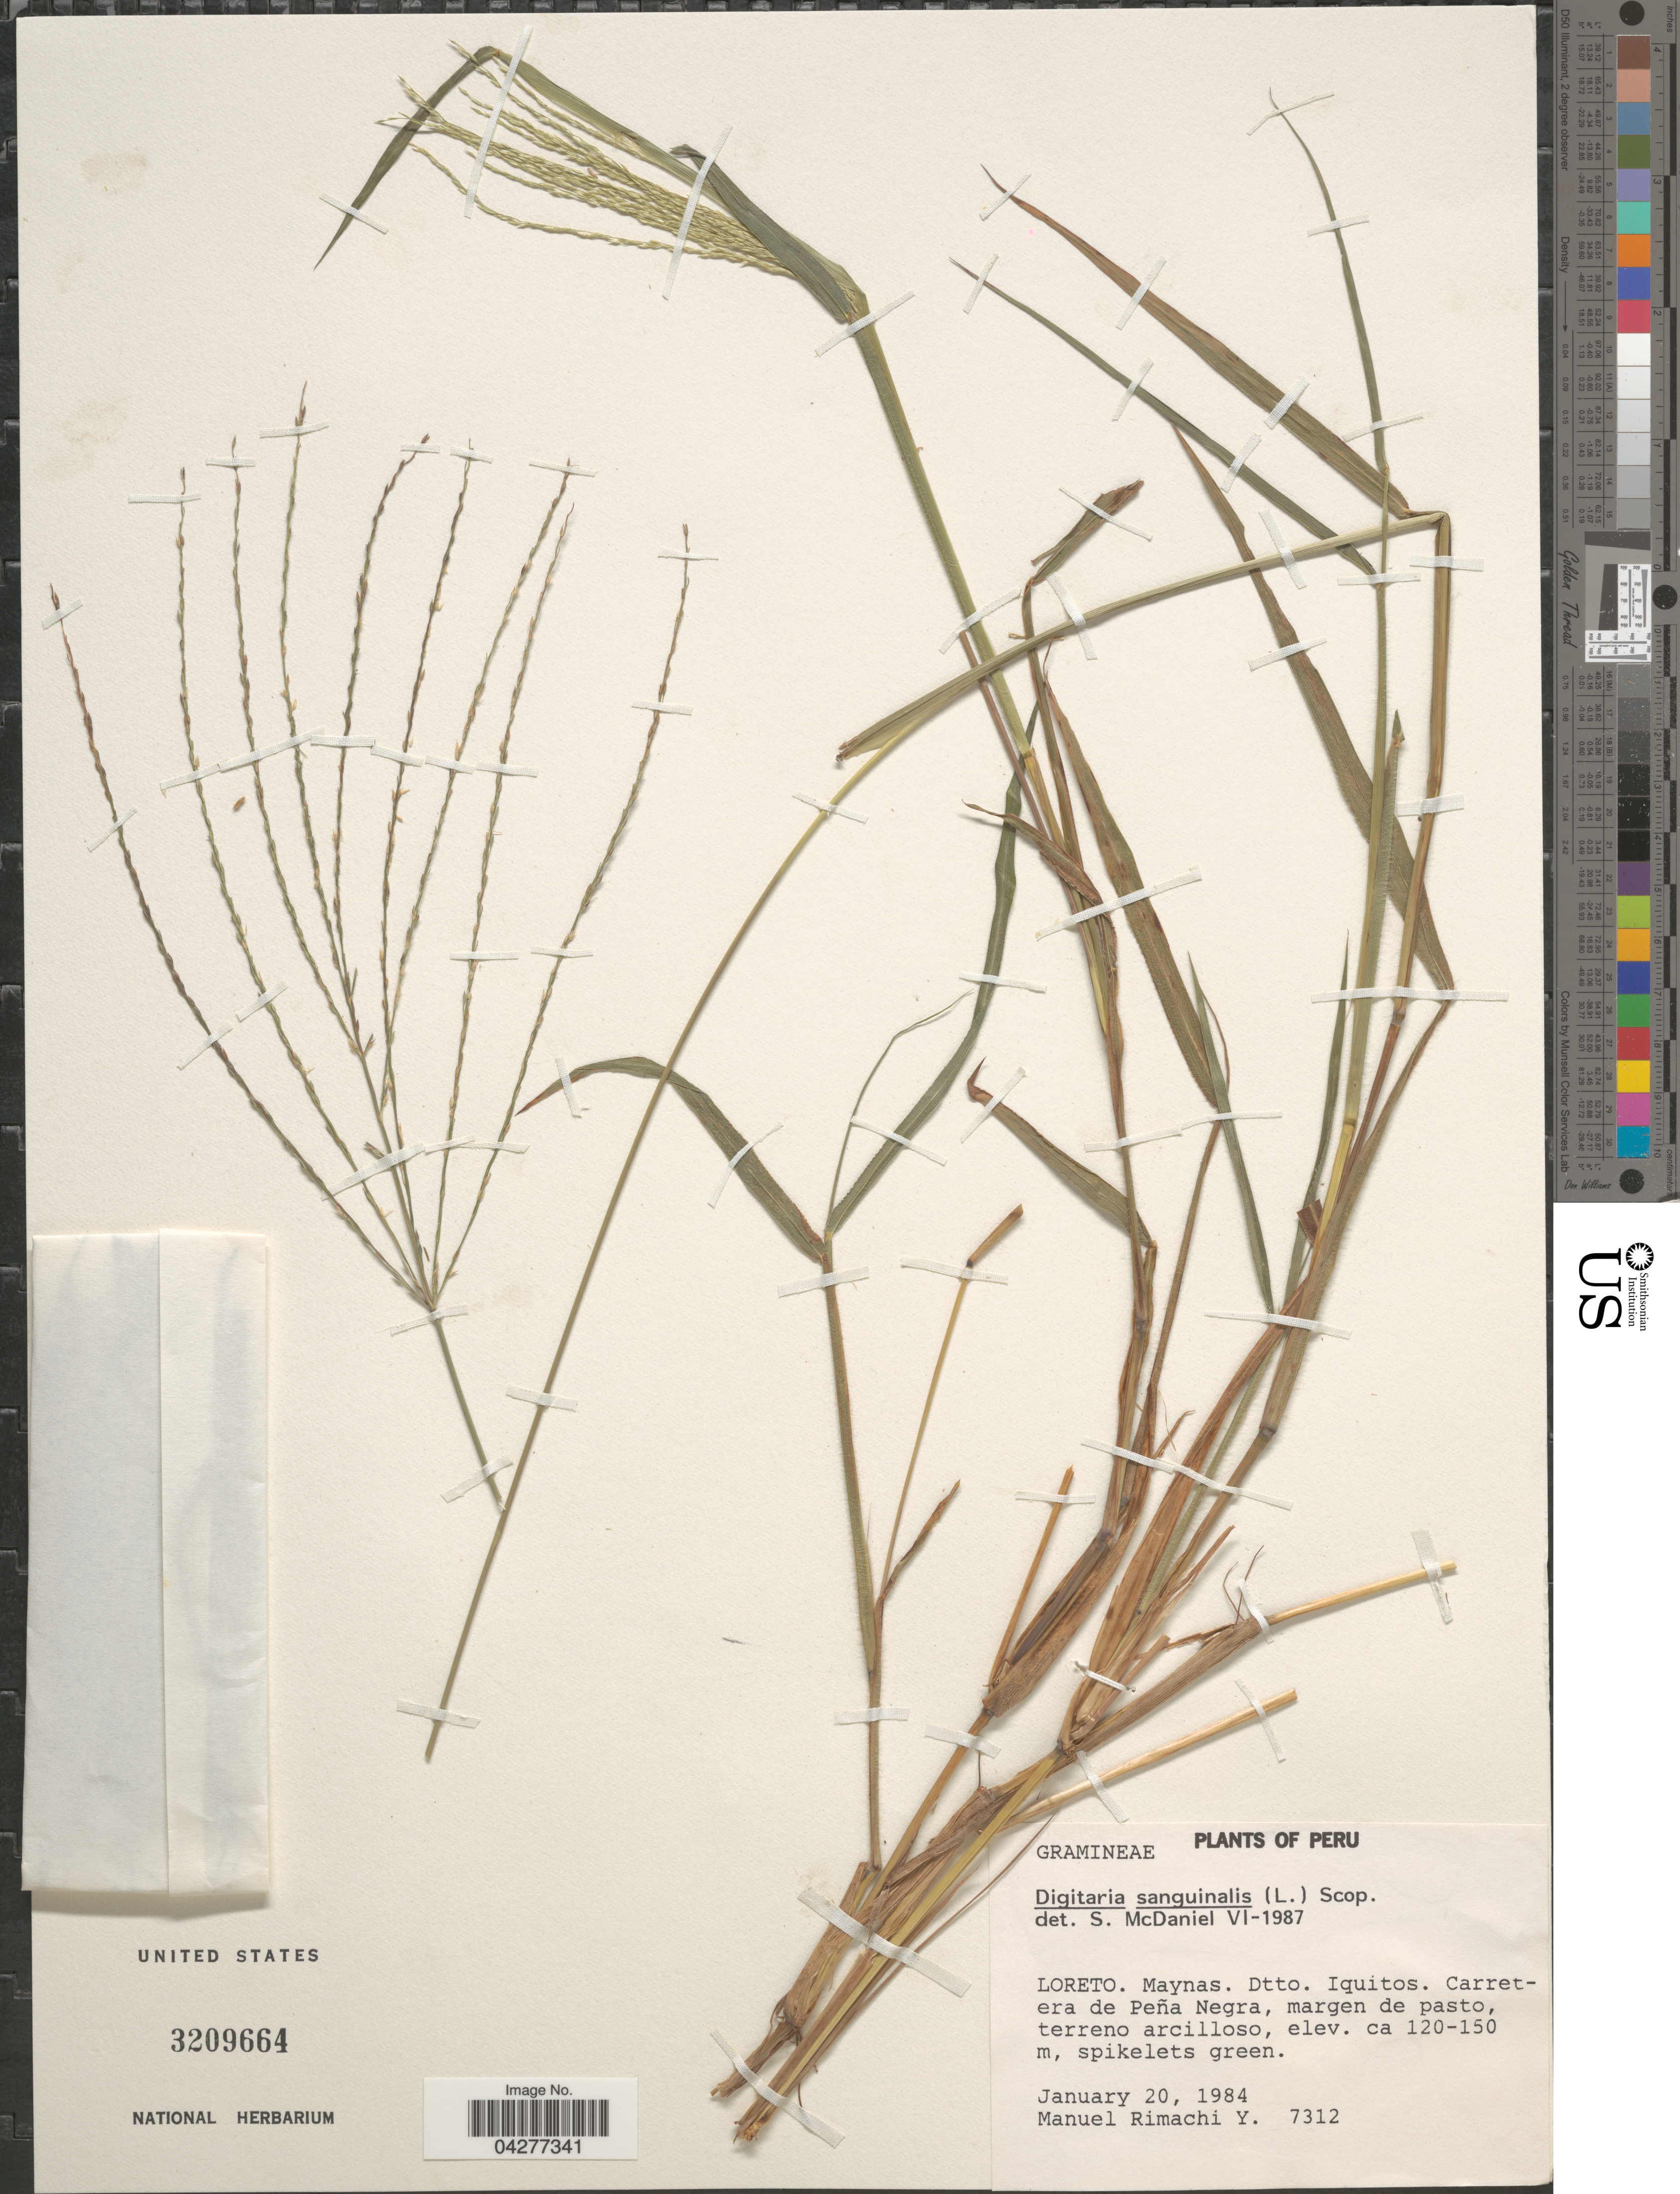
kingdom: Plantae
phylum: Tracheophyta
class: Liliopsida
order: Poales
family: Poaceae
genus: Digitaria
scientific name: Digitaria sanguinalis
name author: (L.) Scop.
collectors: M. Rimachi Y.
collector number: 7312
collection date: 1984-01-20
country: Peru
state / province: Loreto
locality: Maynas. Dtto. Iquitos. Carretera de Peña Negra, margen de pasto, terreno arcilloso.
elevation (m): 120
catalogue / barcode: US 3209664